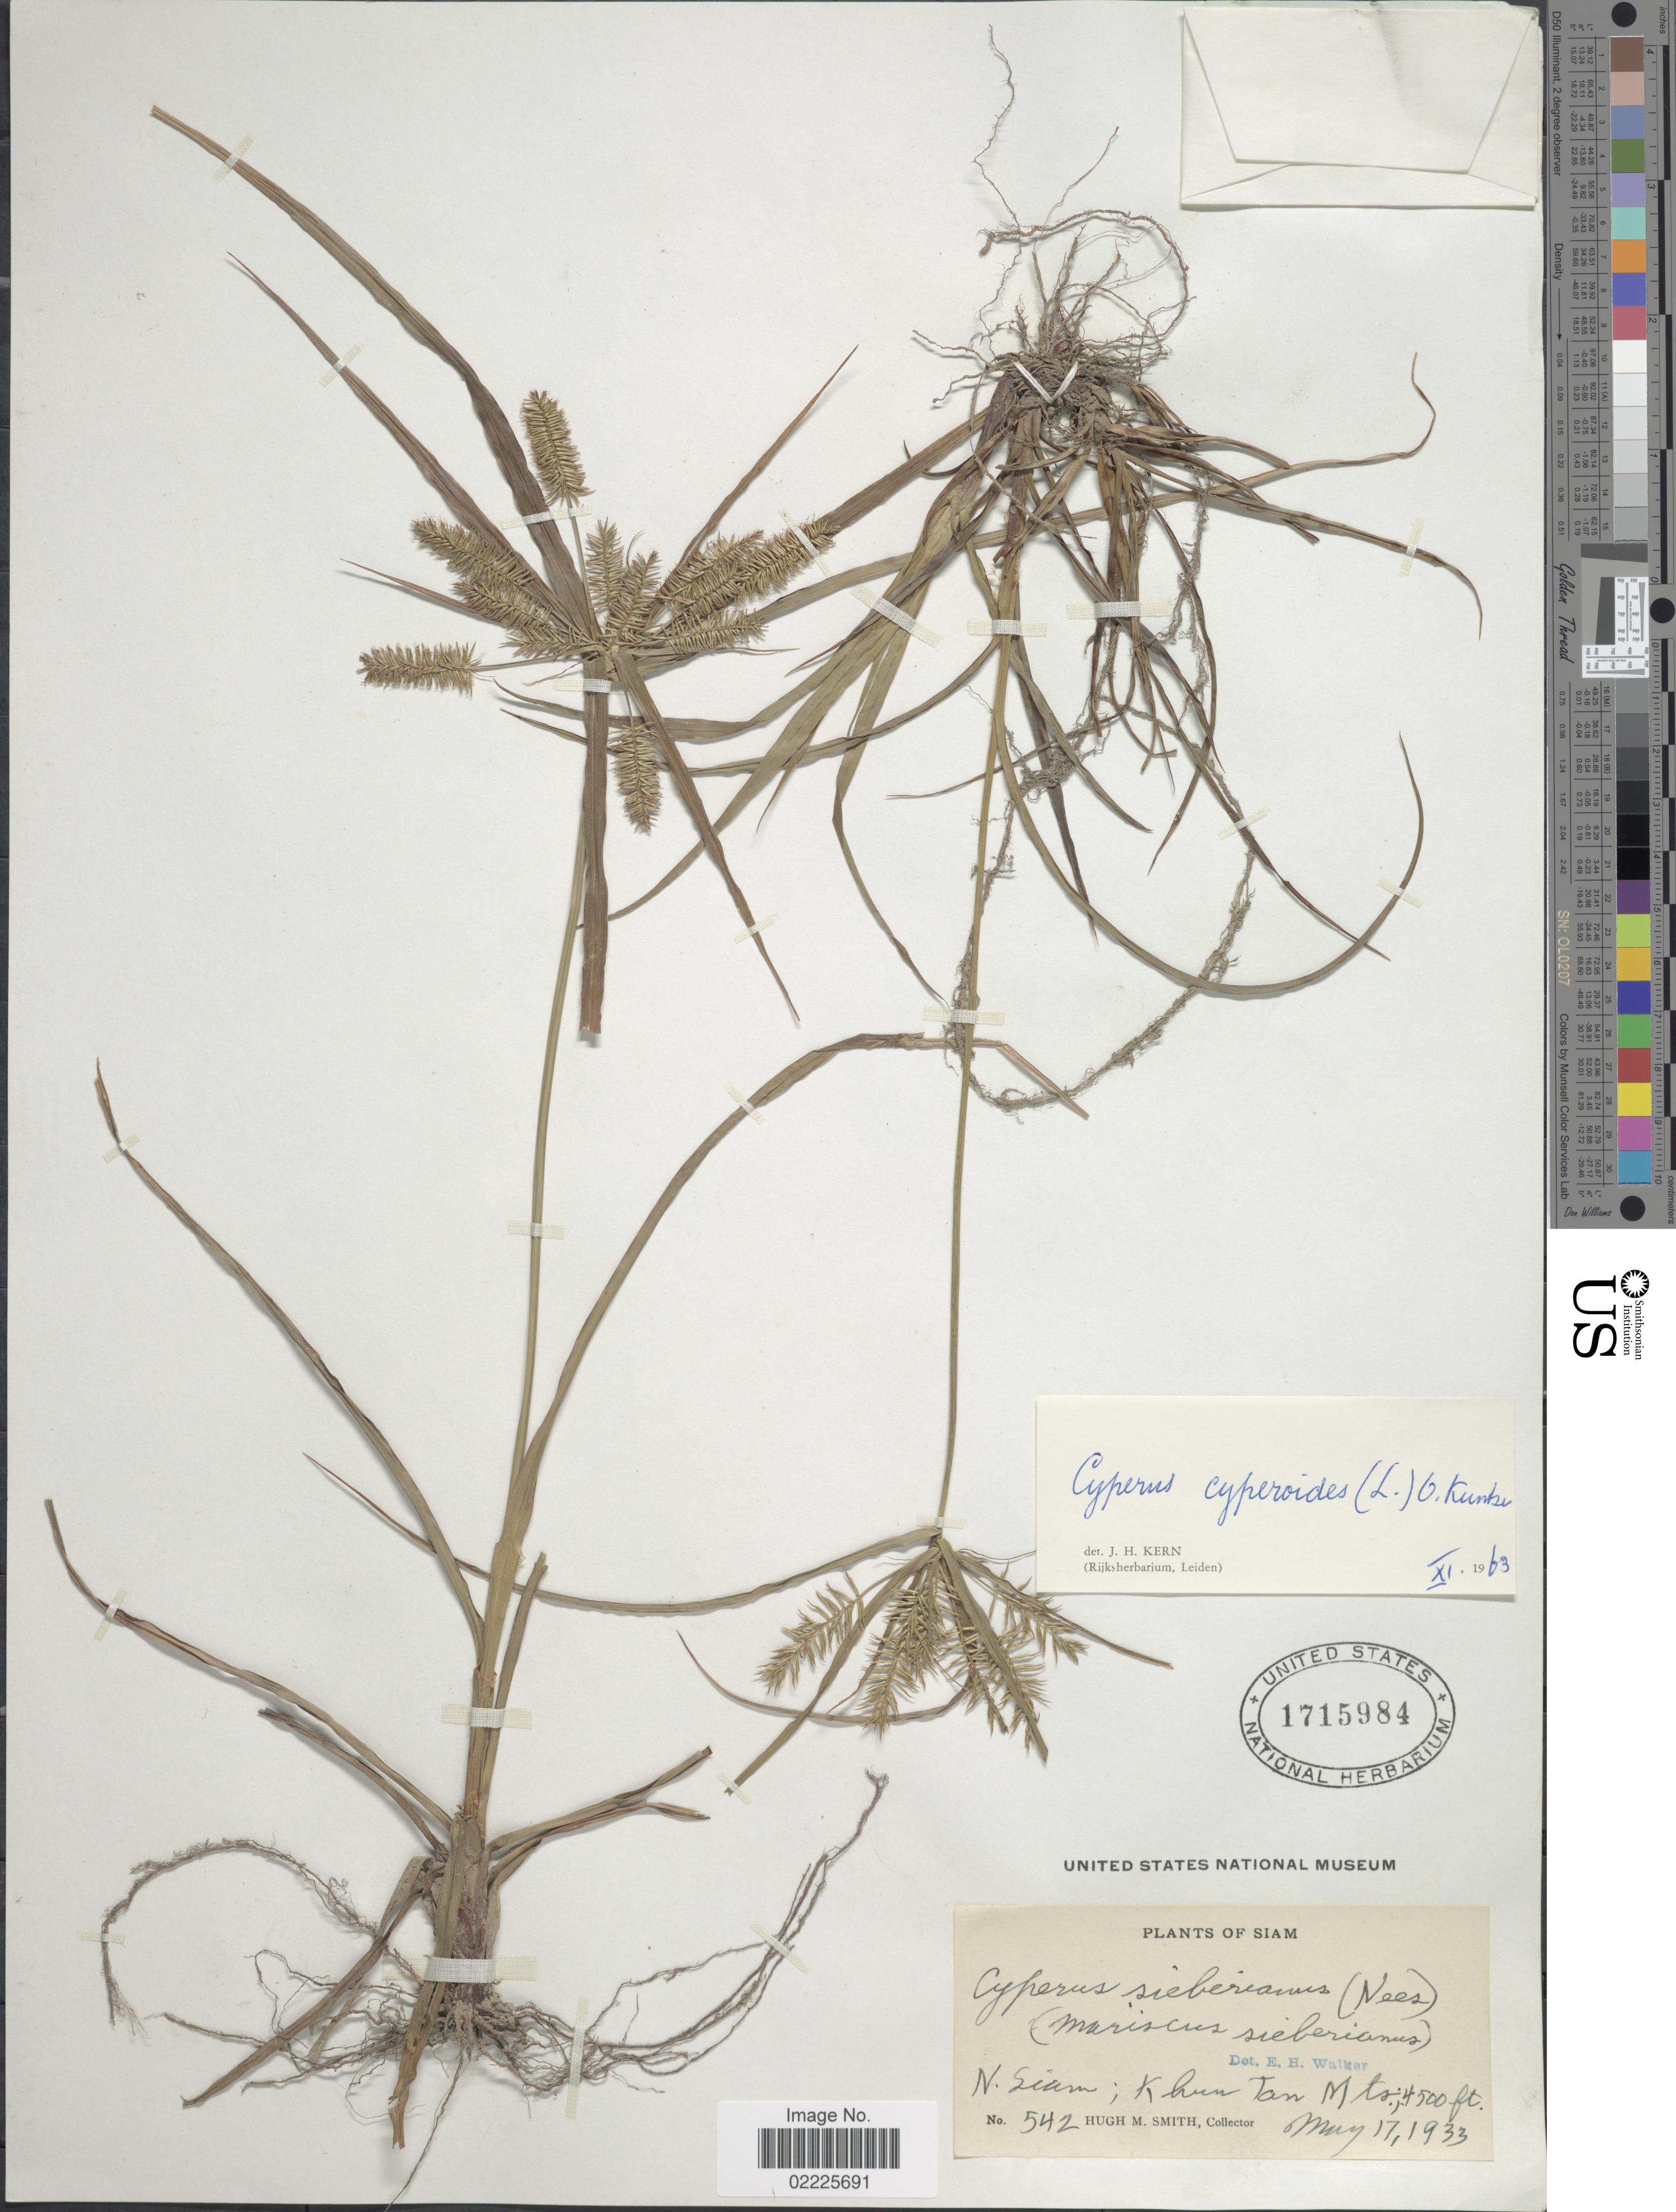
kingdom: Plantae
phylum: Tracheophyta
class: Liliopsida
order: Poales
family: Cyperaceae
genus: Cyperus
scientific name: Cyperus cyperoides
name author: (L.) Kuntze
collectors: H. M. Smith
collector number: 542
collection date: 1933-05-17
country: Thailand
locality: N. Siam; Khun Tan Mts.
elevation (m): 1372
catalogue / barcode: US 1715984